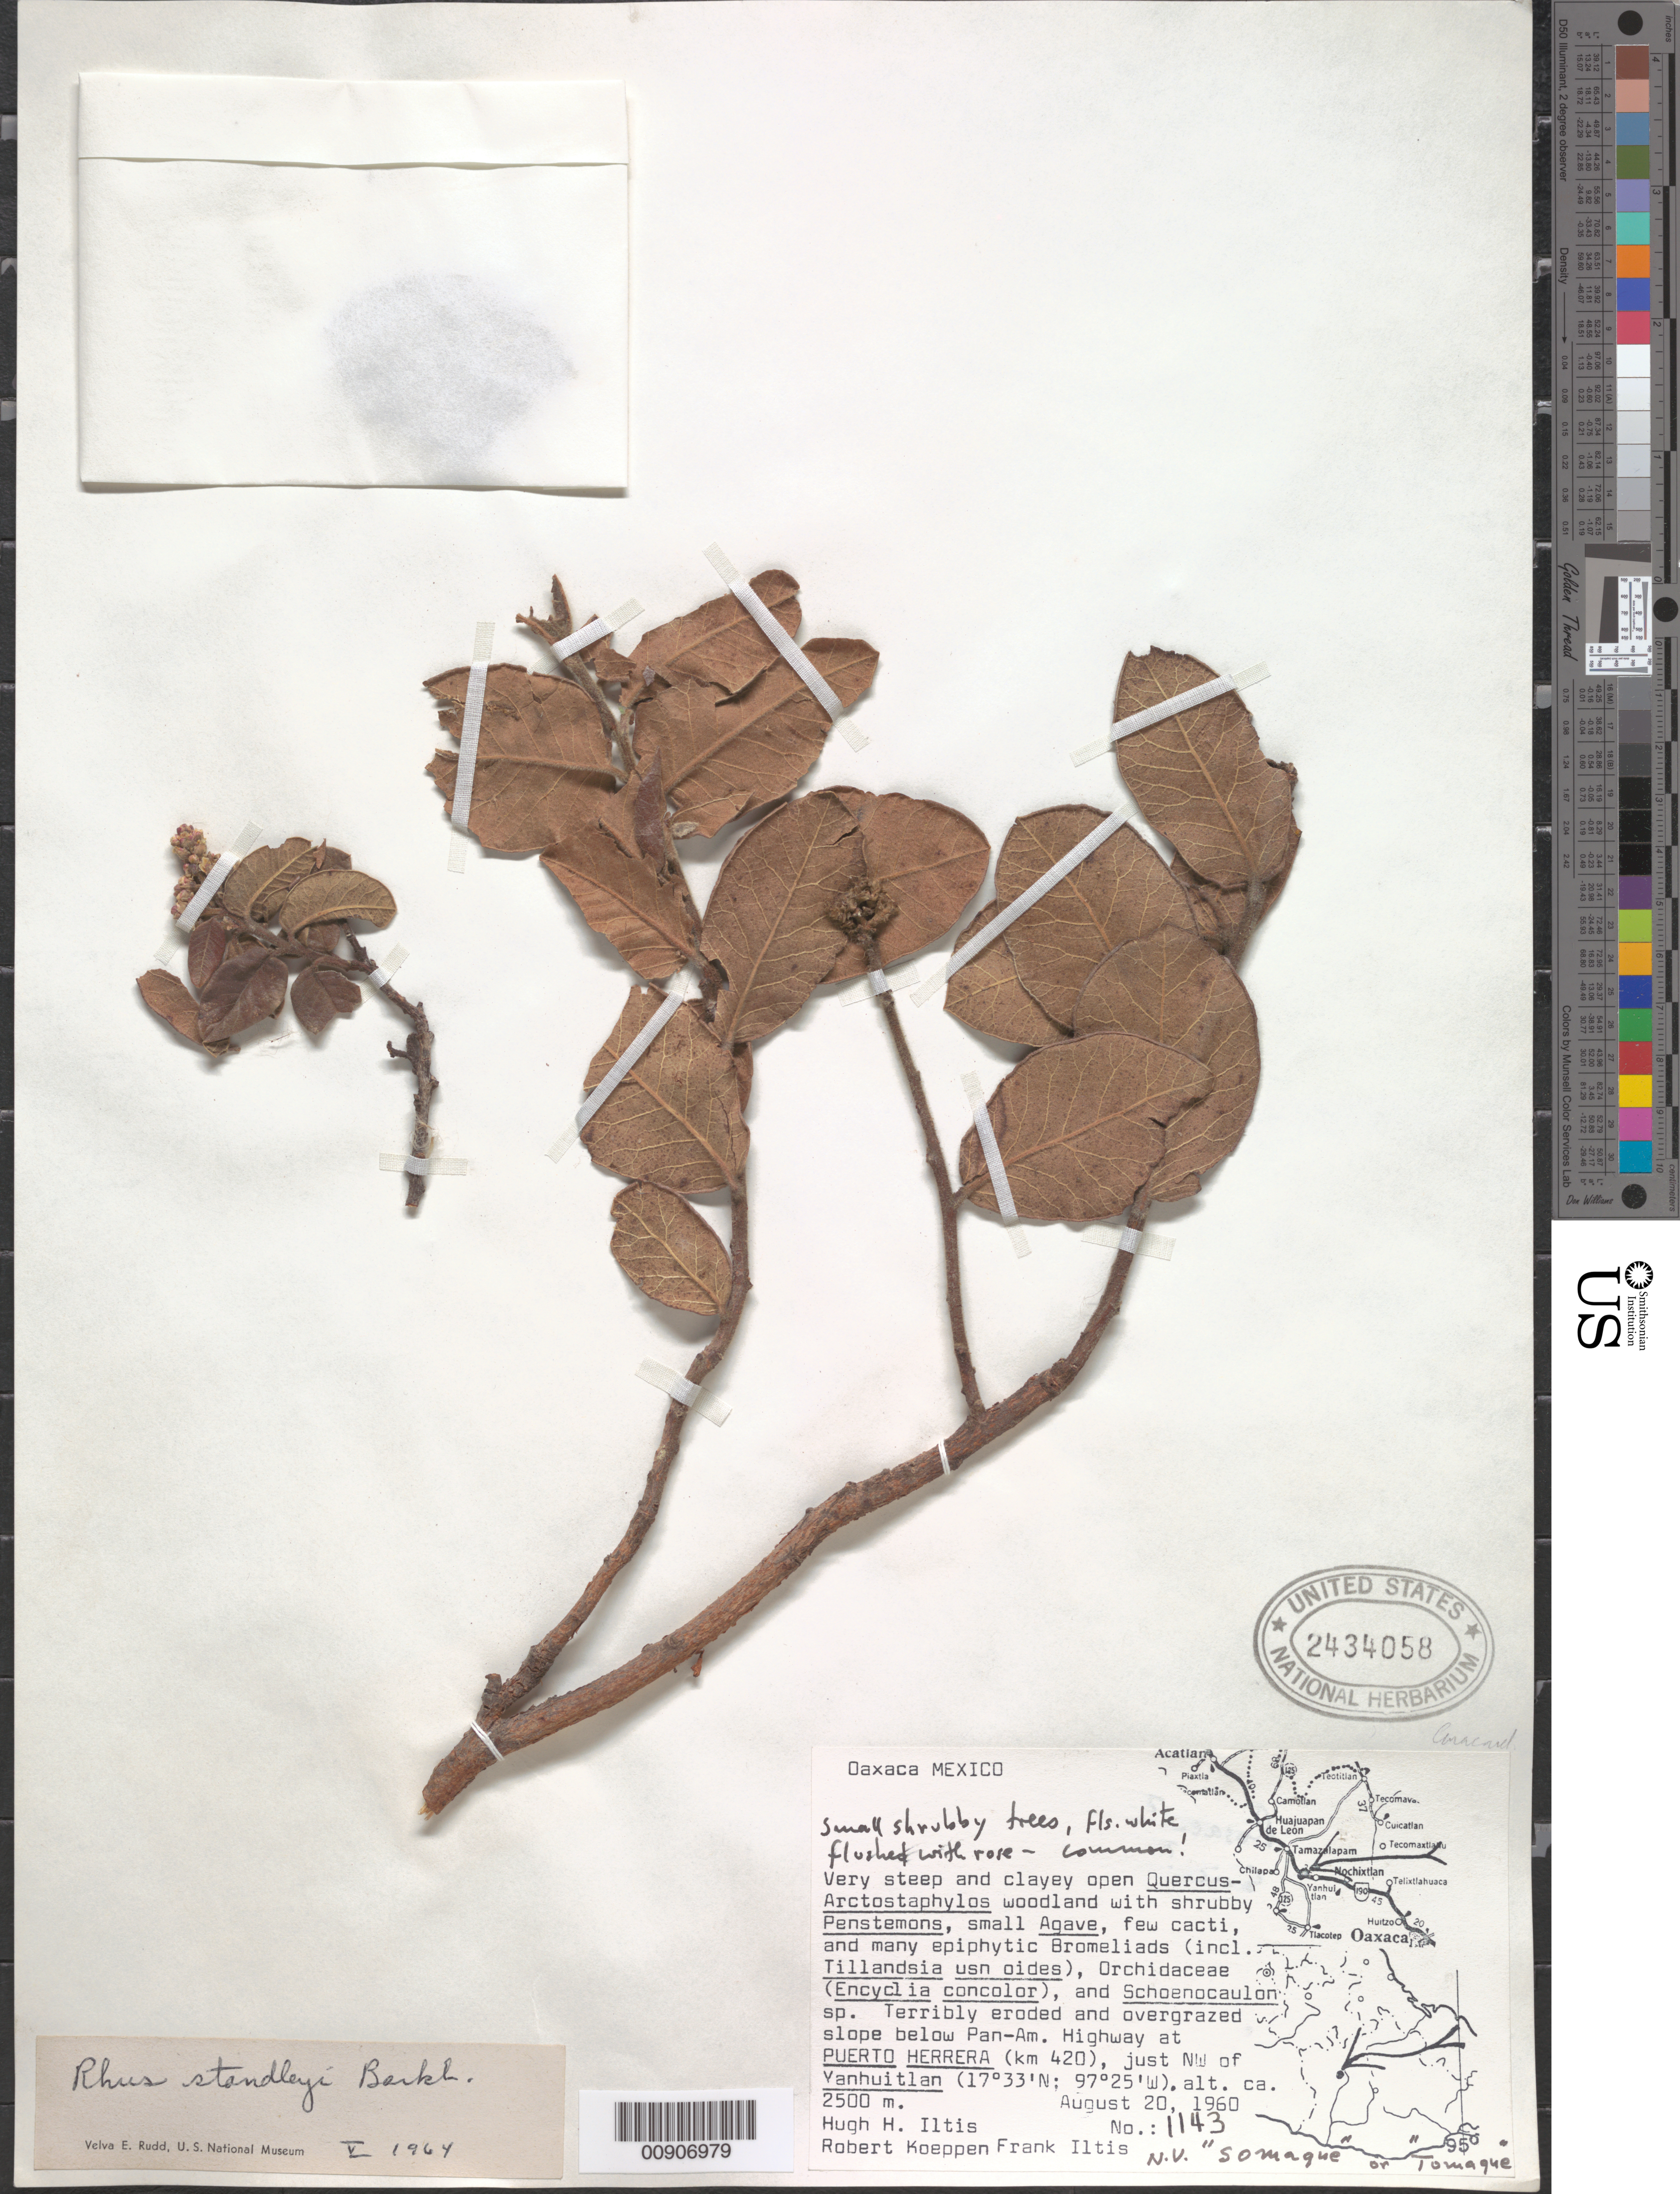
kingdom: Plantae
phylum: Tracheophyta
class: Magnoliopsida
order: Sapindales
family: Anacardiaceae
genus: Rhus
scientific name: Rhus standleyi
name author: F.A. Barkley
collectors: H. H. Iltis, R. C. Koeppen & F. Iltis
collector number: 1143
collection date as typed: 20 Aug 1960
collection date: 1960-08-20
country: Mexico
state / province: Oaxaca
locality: Terribly eroded and overgrazed slope below Pan-Am. Highway at Puerto Herrera (Km 420), just NW of Yanhuitlan. Oaxaca.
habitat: Very steep and clayey open Quercus-Arctostaphylos woodland w/Penstemons, Agave, Tillandsia usneoides, Encyclia concolor &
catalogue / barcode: US 2434058